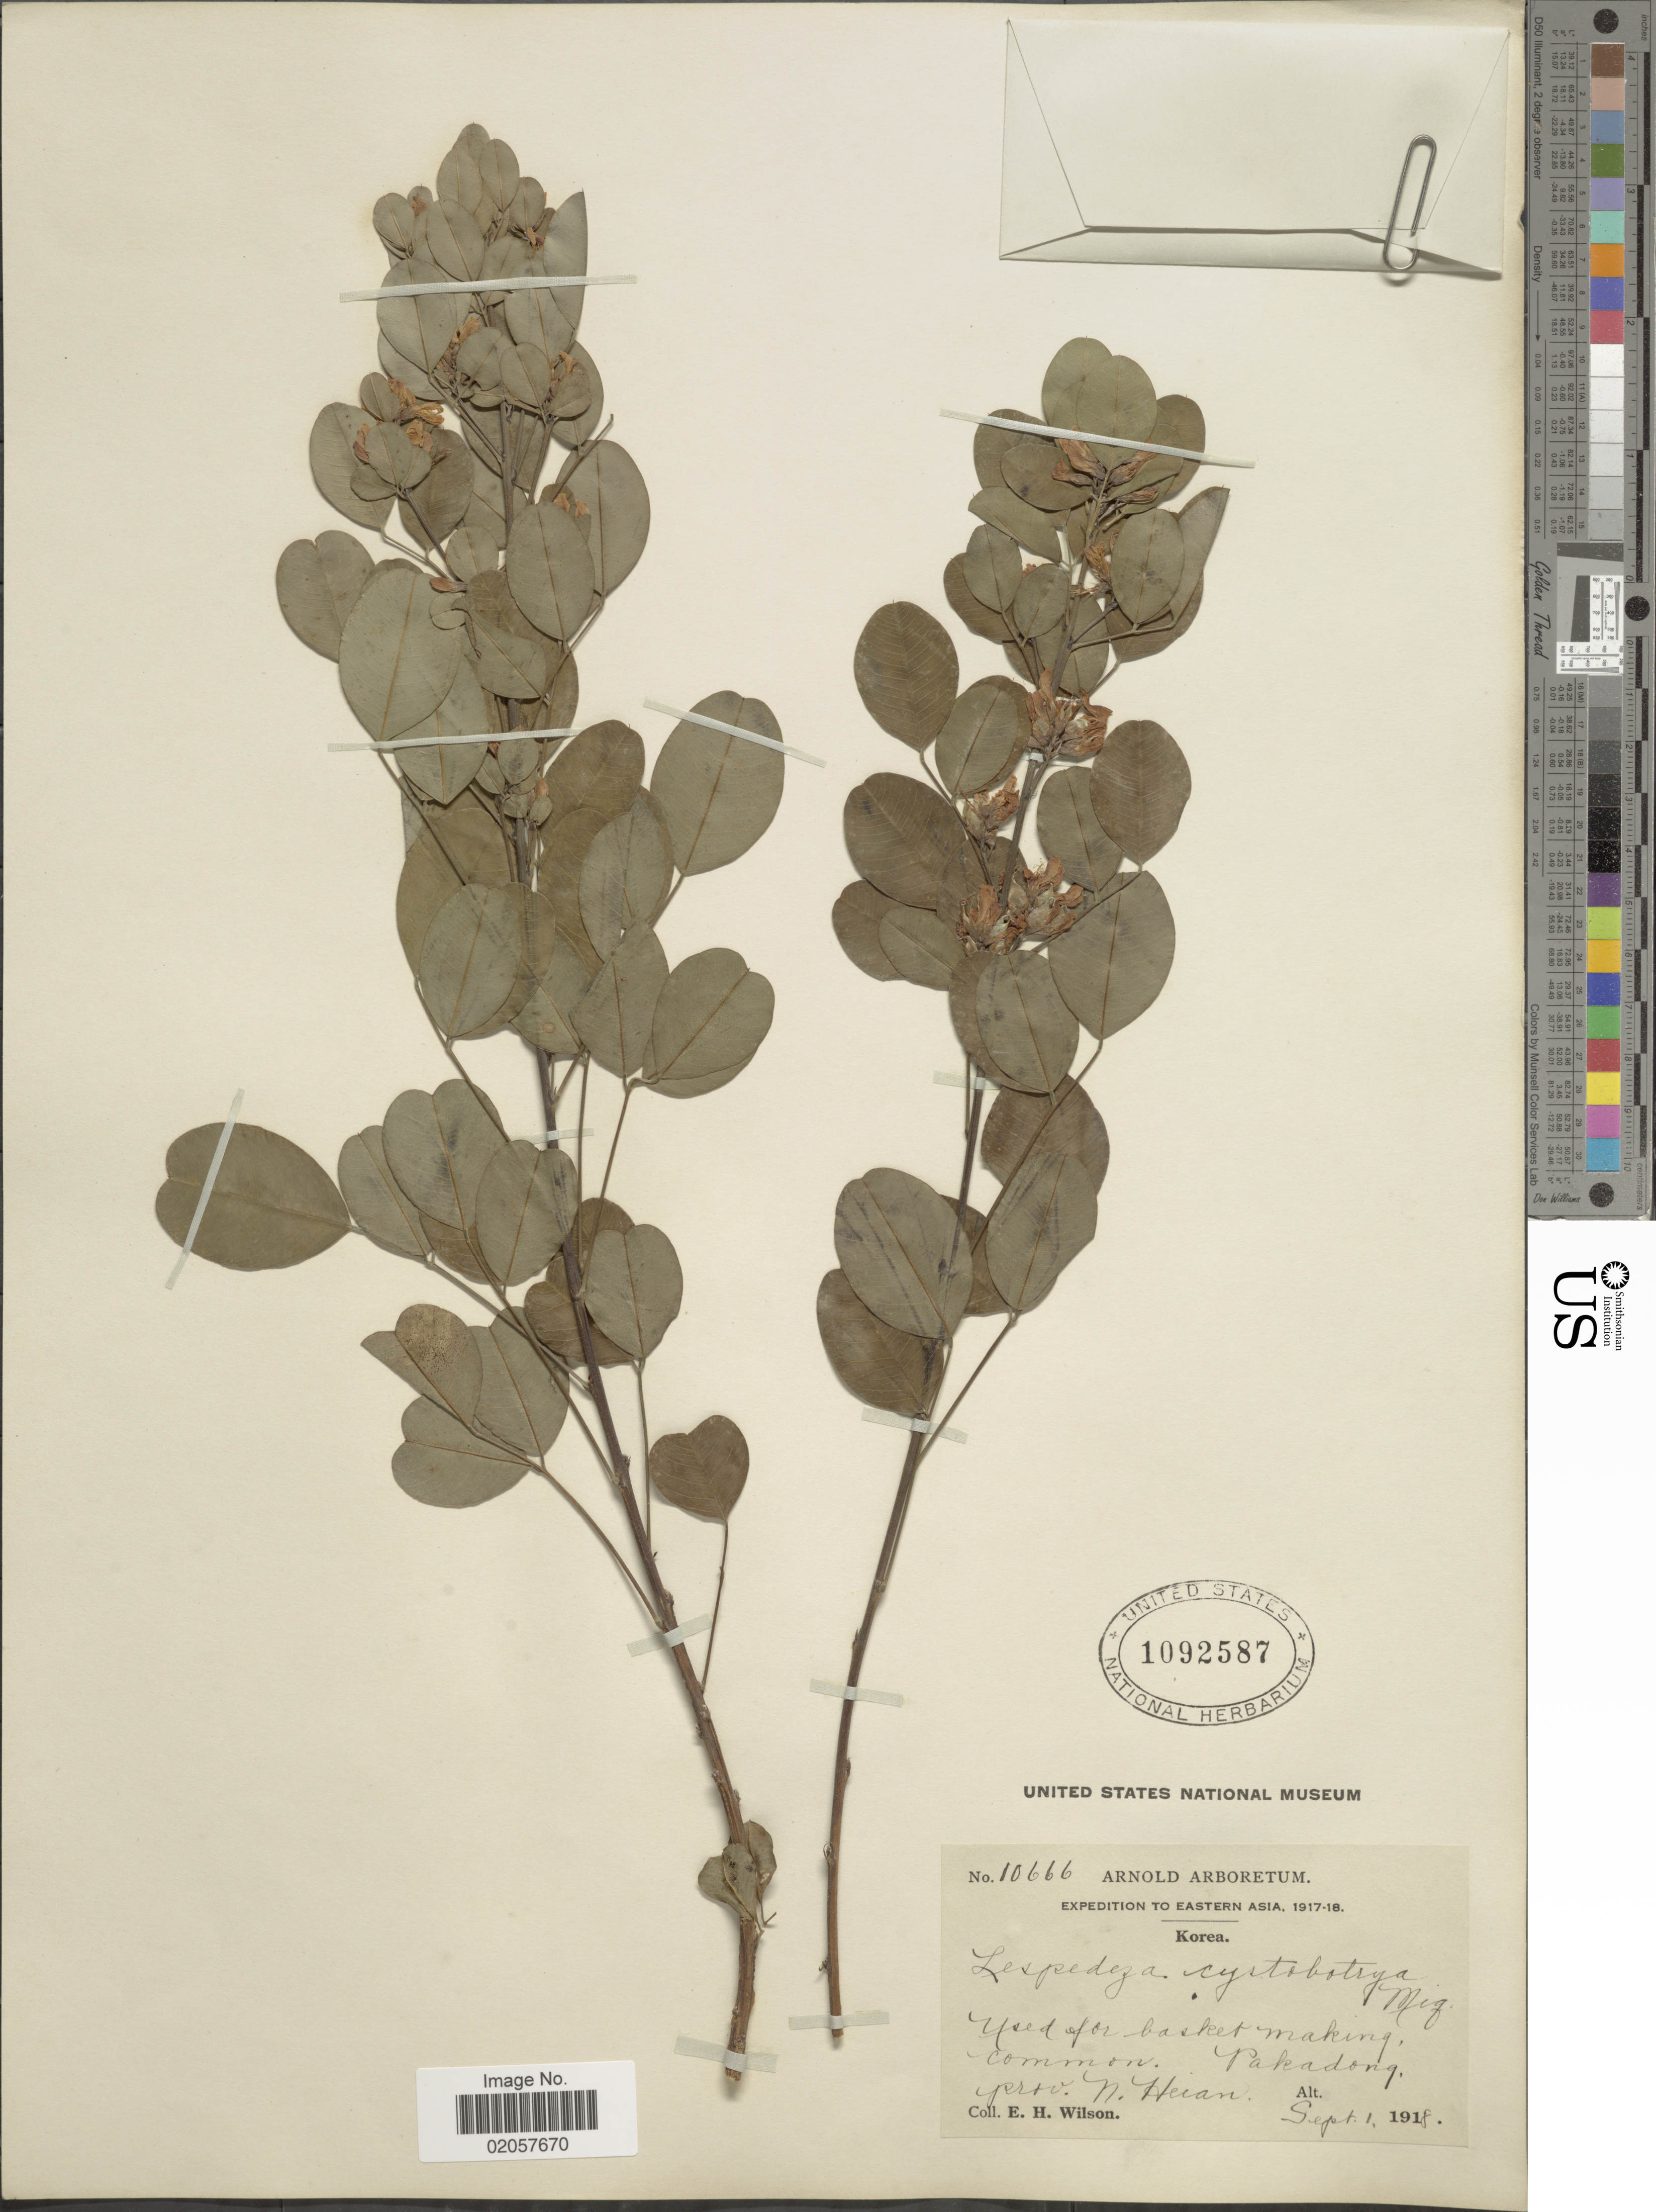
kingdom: Plantae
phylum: Tracheophyta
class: Magnoliopsida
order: Fabales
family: Fabaceae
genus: Lespedeza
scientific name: Lespedeza cyrtobotrya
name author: Miq.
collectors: E. Wilson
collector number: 10666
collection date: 1918-09-01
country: North Korea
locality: Pakadong, prov. N. Heian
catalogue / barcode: US 1092587